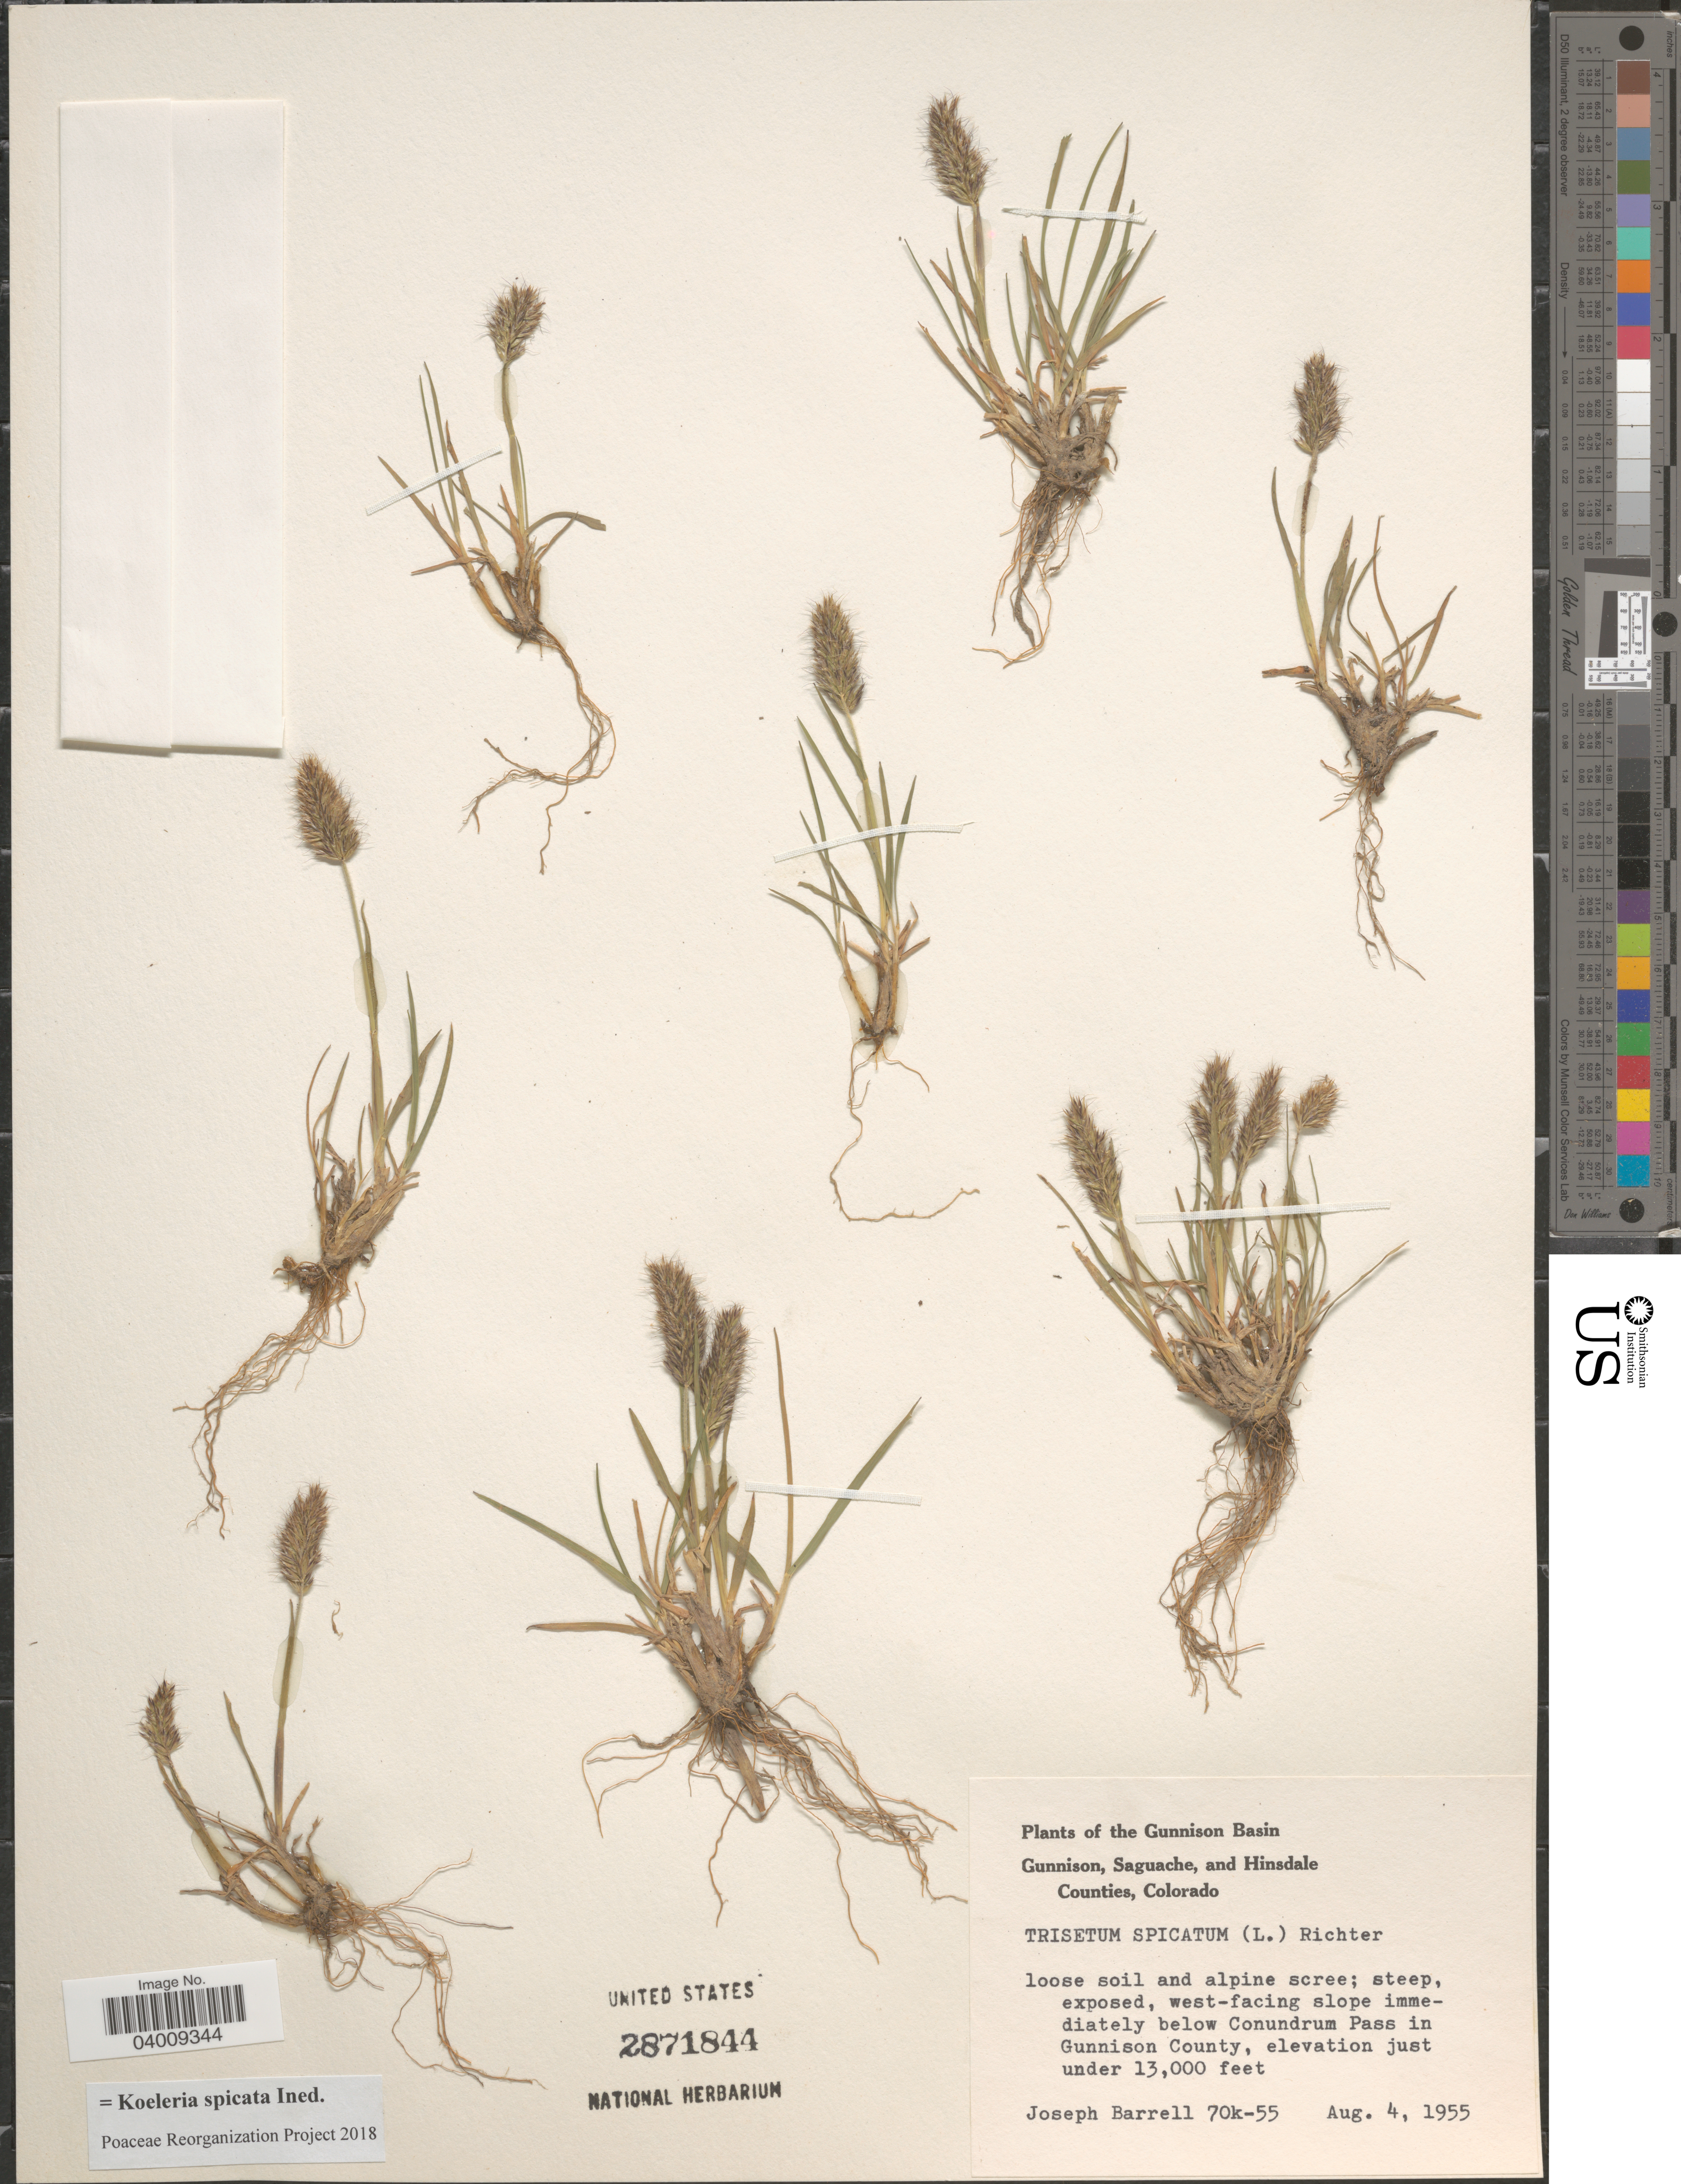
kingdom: Plantae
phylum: Tracheophyta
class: Liliopsida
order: Poales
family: Poaceae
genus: Koeleria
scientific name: Koeleria spicata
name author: (L.) Barberá et al.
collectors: J. Barrell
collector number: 70k-55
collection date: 1955-08-04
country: United States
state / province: Colorado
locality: The Gunnison Basin. West-facing slope immediately below Conundrum Pass in Gunnison County.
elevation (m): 3962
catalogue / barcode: US 2871844